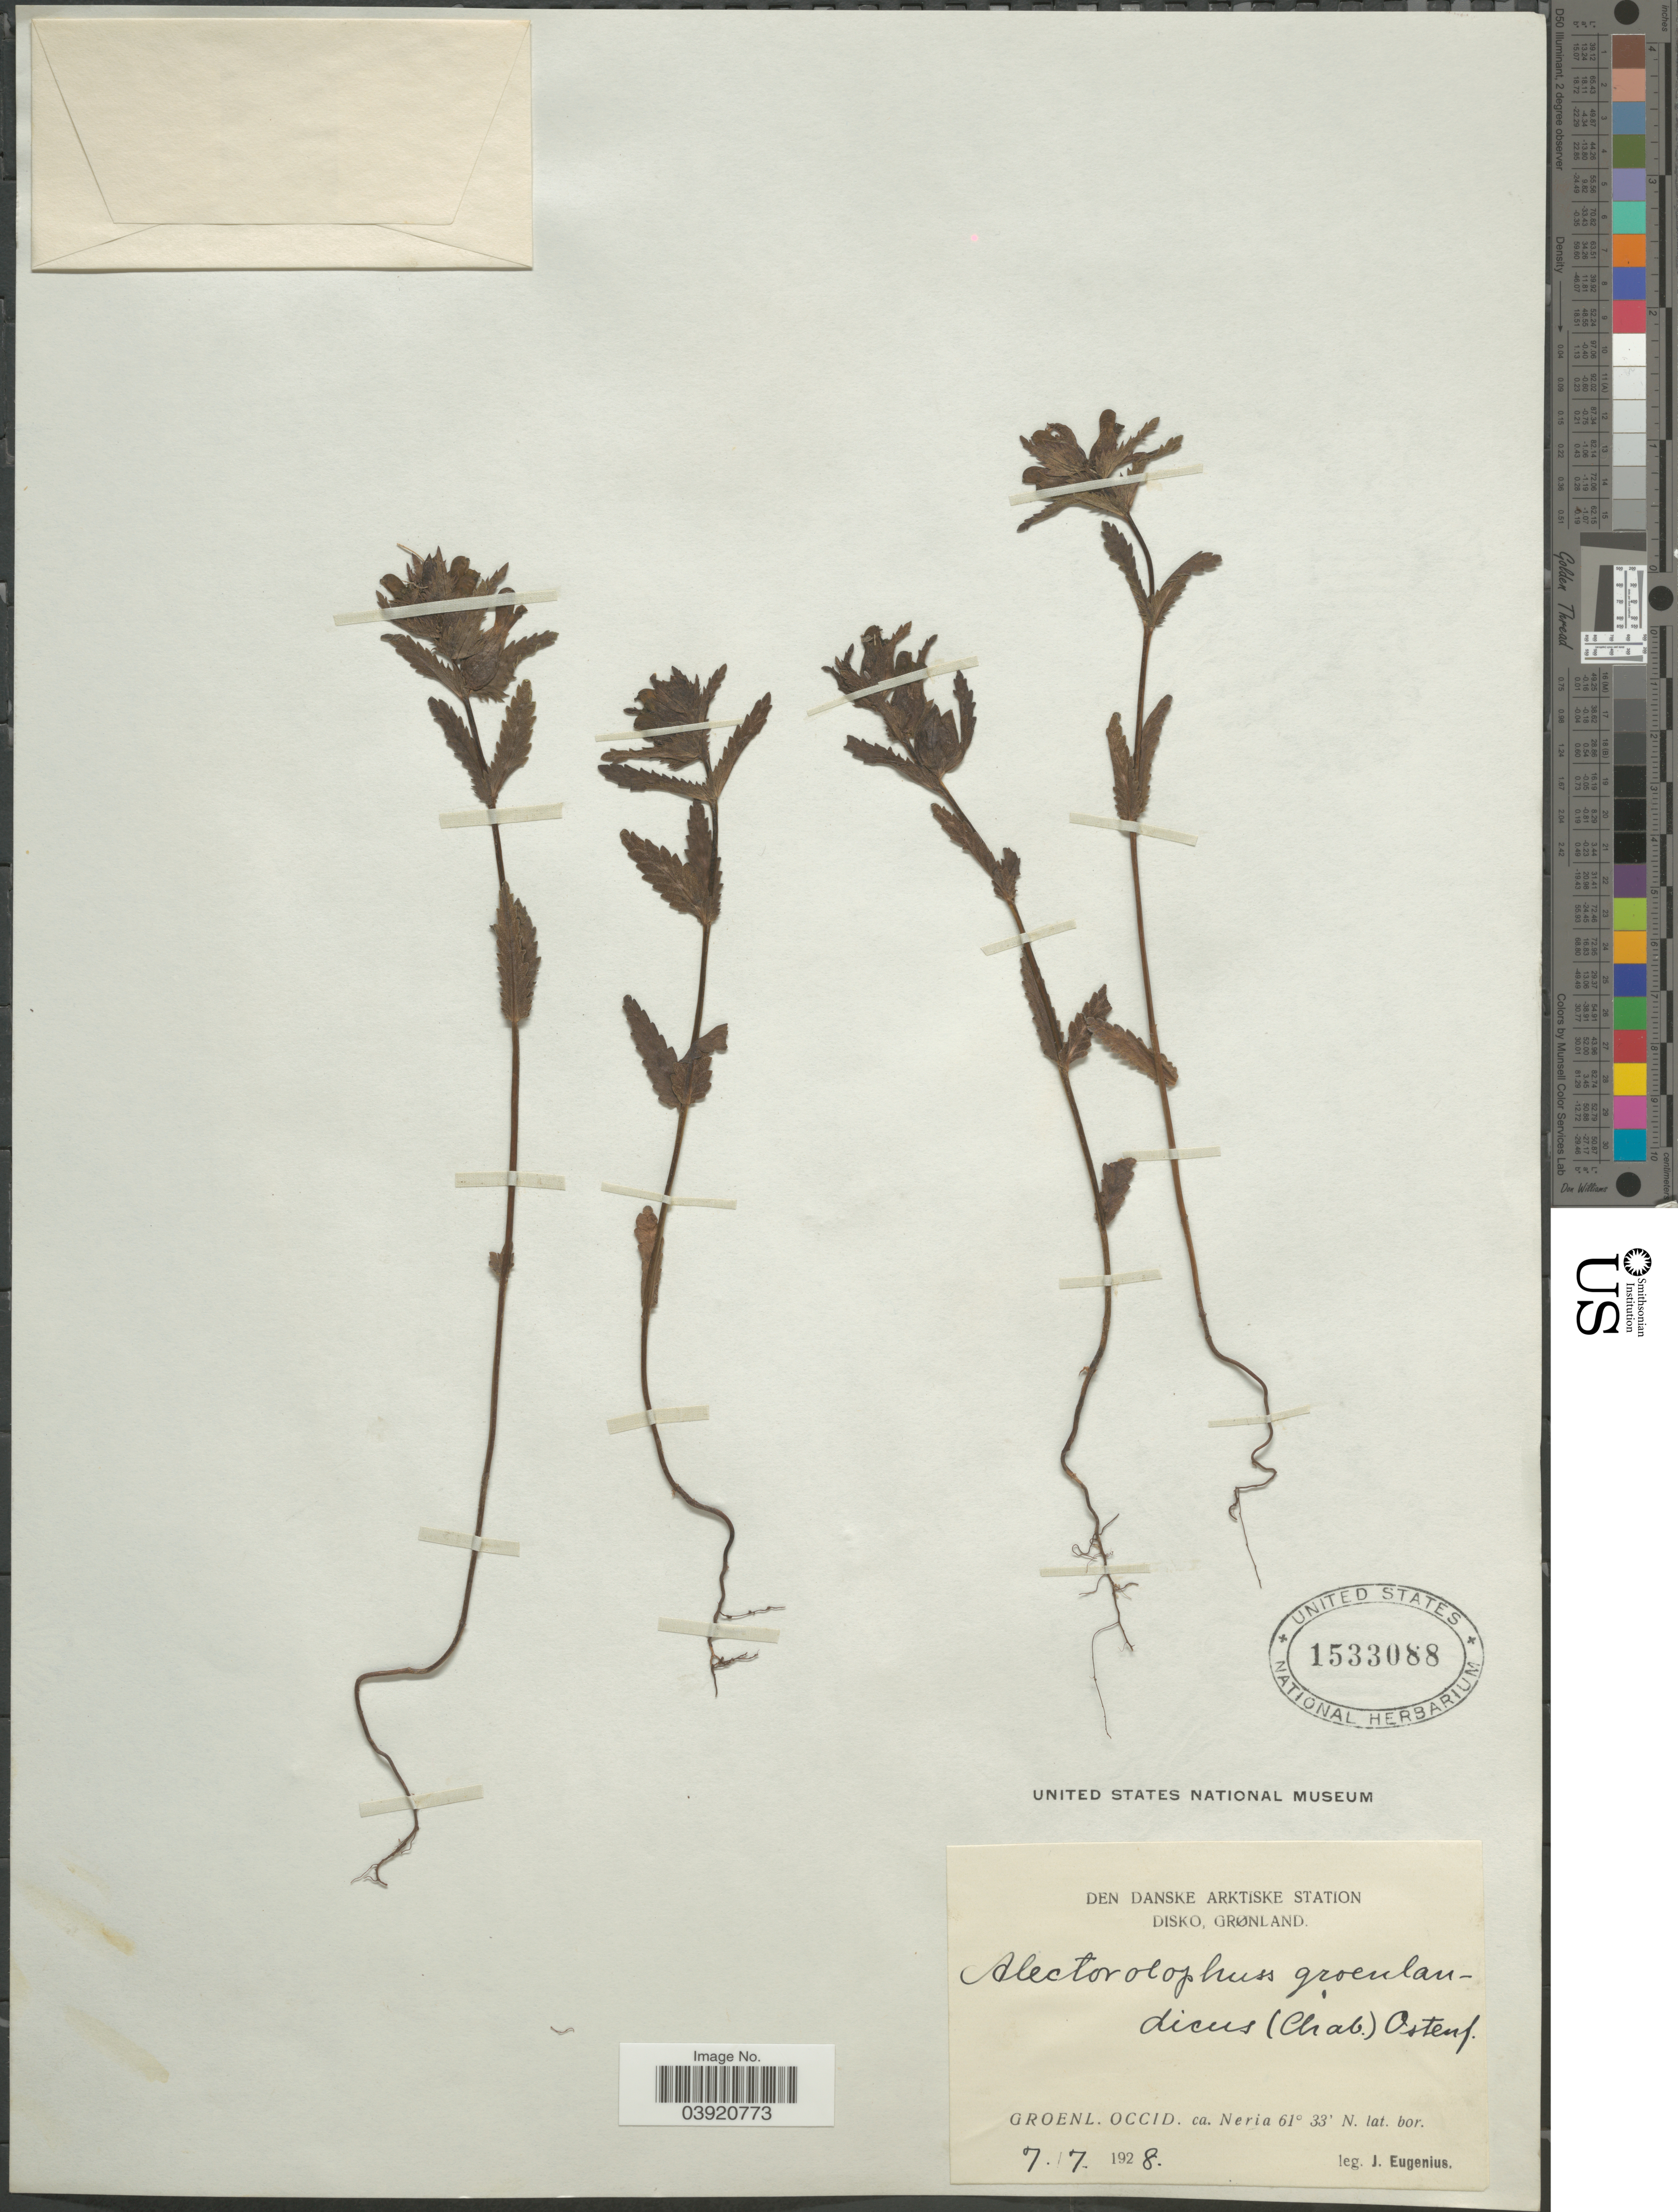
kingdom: Plantae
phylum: Tracheophyta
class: Magnoliopsida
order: Lamiales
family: Orobanchaceae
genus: Rhinanthus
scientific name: Rhinanthus groenlandicus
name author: Chabert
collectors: J. Eugenius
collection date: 1928-07-07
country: Greenland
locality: Den Danske Arktiske Station. Disko, Grønland. Groenl. Occid. ca. Neria.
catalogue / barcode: US 15833088